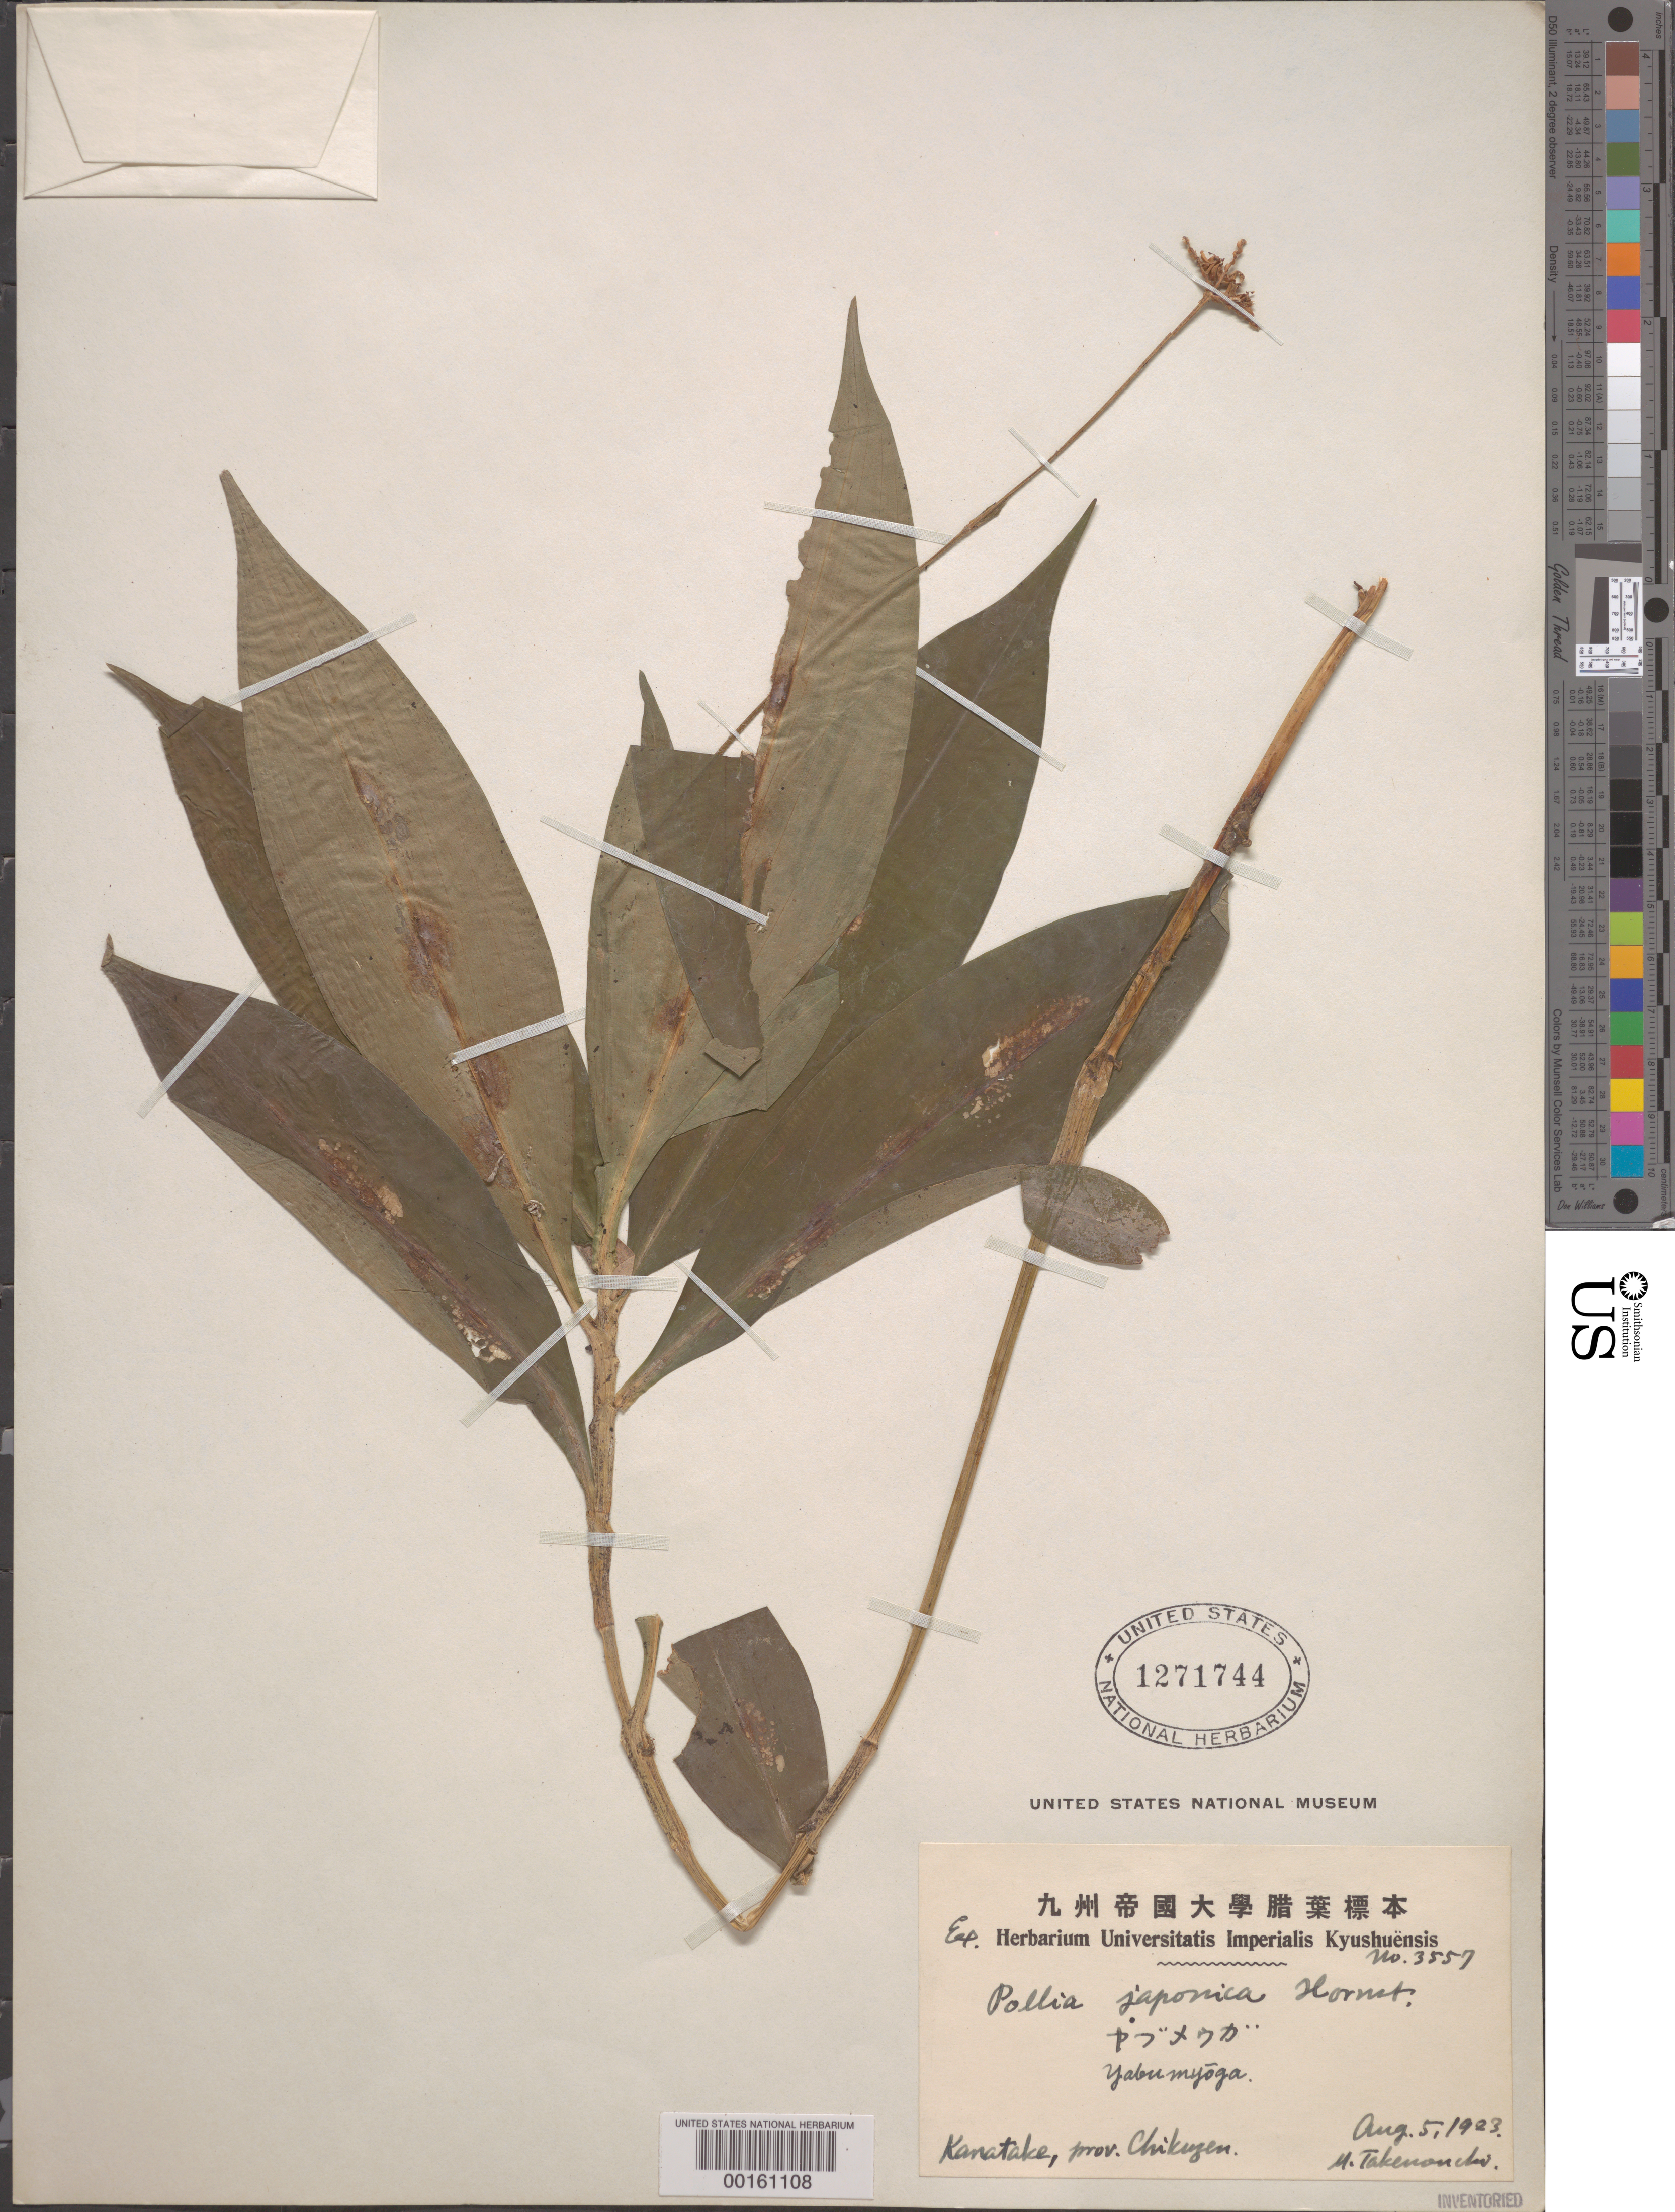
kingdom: Plantae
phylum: Tracheophyta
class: Liliopsida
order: Commelinales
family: Commelinaceae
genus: Pollia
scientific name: Pollia japonica var. japonica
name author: Thunb.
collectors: M. Takenonchi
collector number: Herb. No. 3557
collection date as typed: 05 Aug 1923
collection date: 1923-08-05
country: Japan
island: Honshu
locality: Kanatake, prov. chikuzen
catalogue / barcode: US 1271744